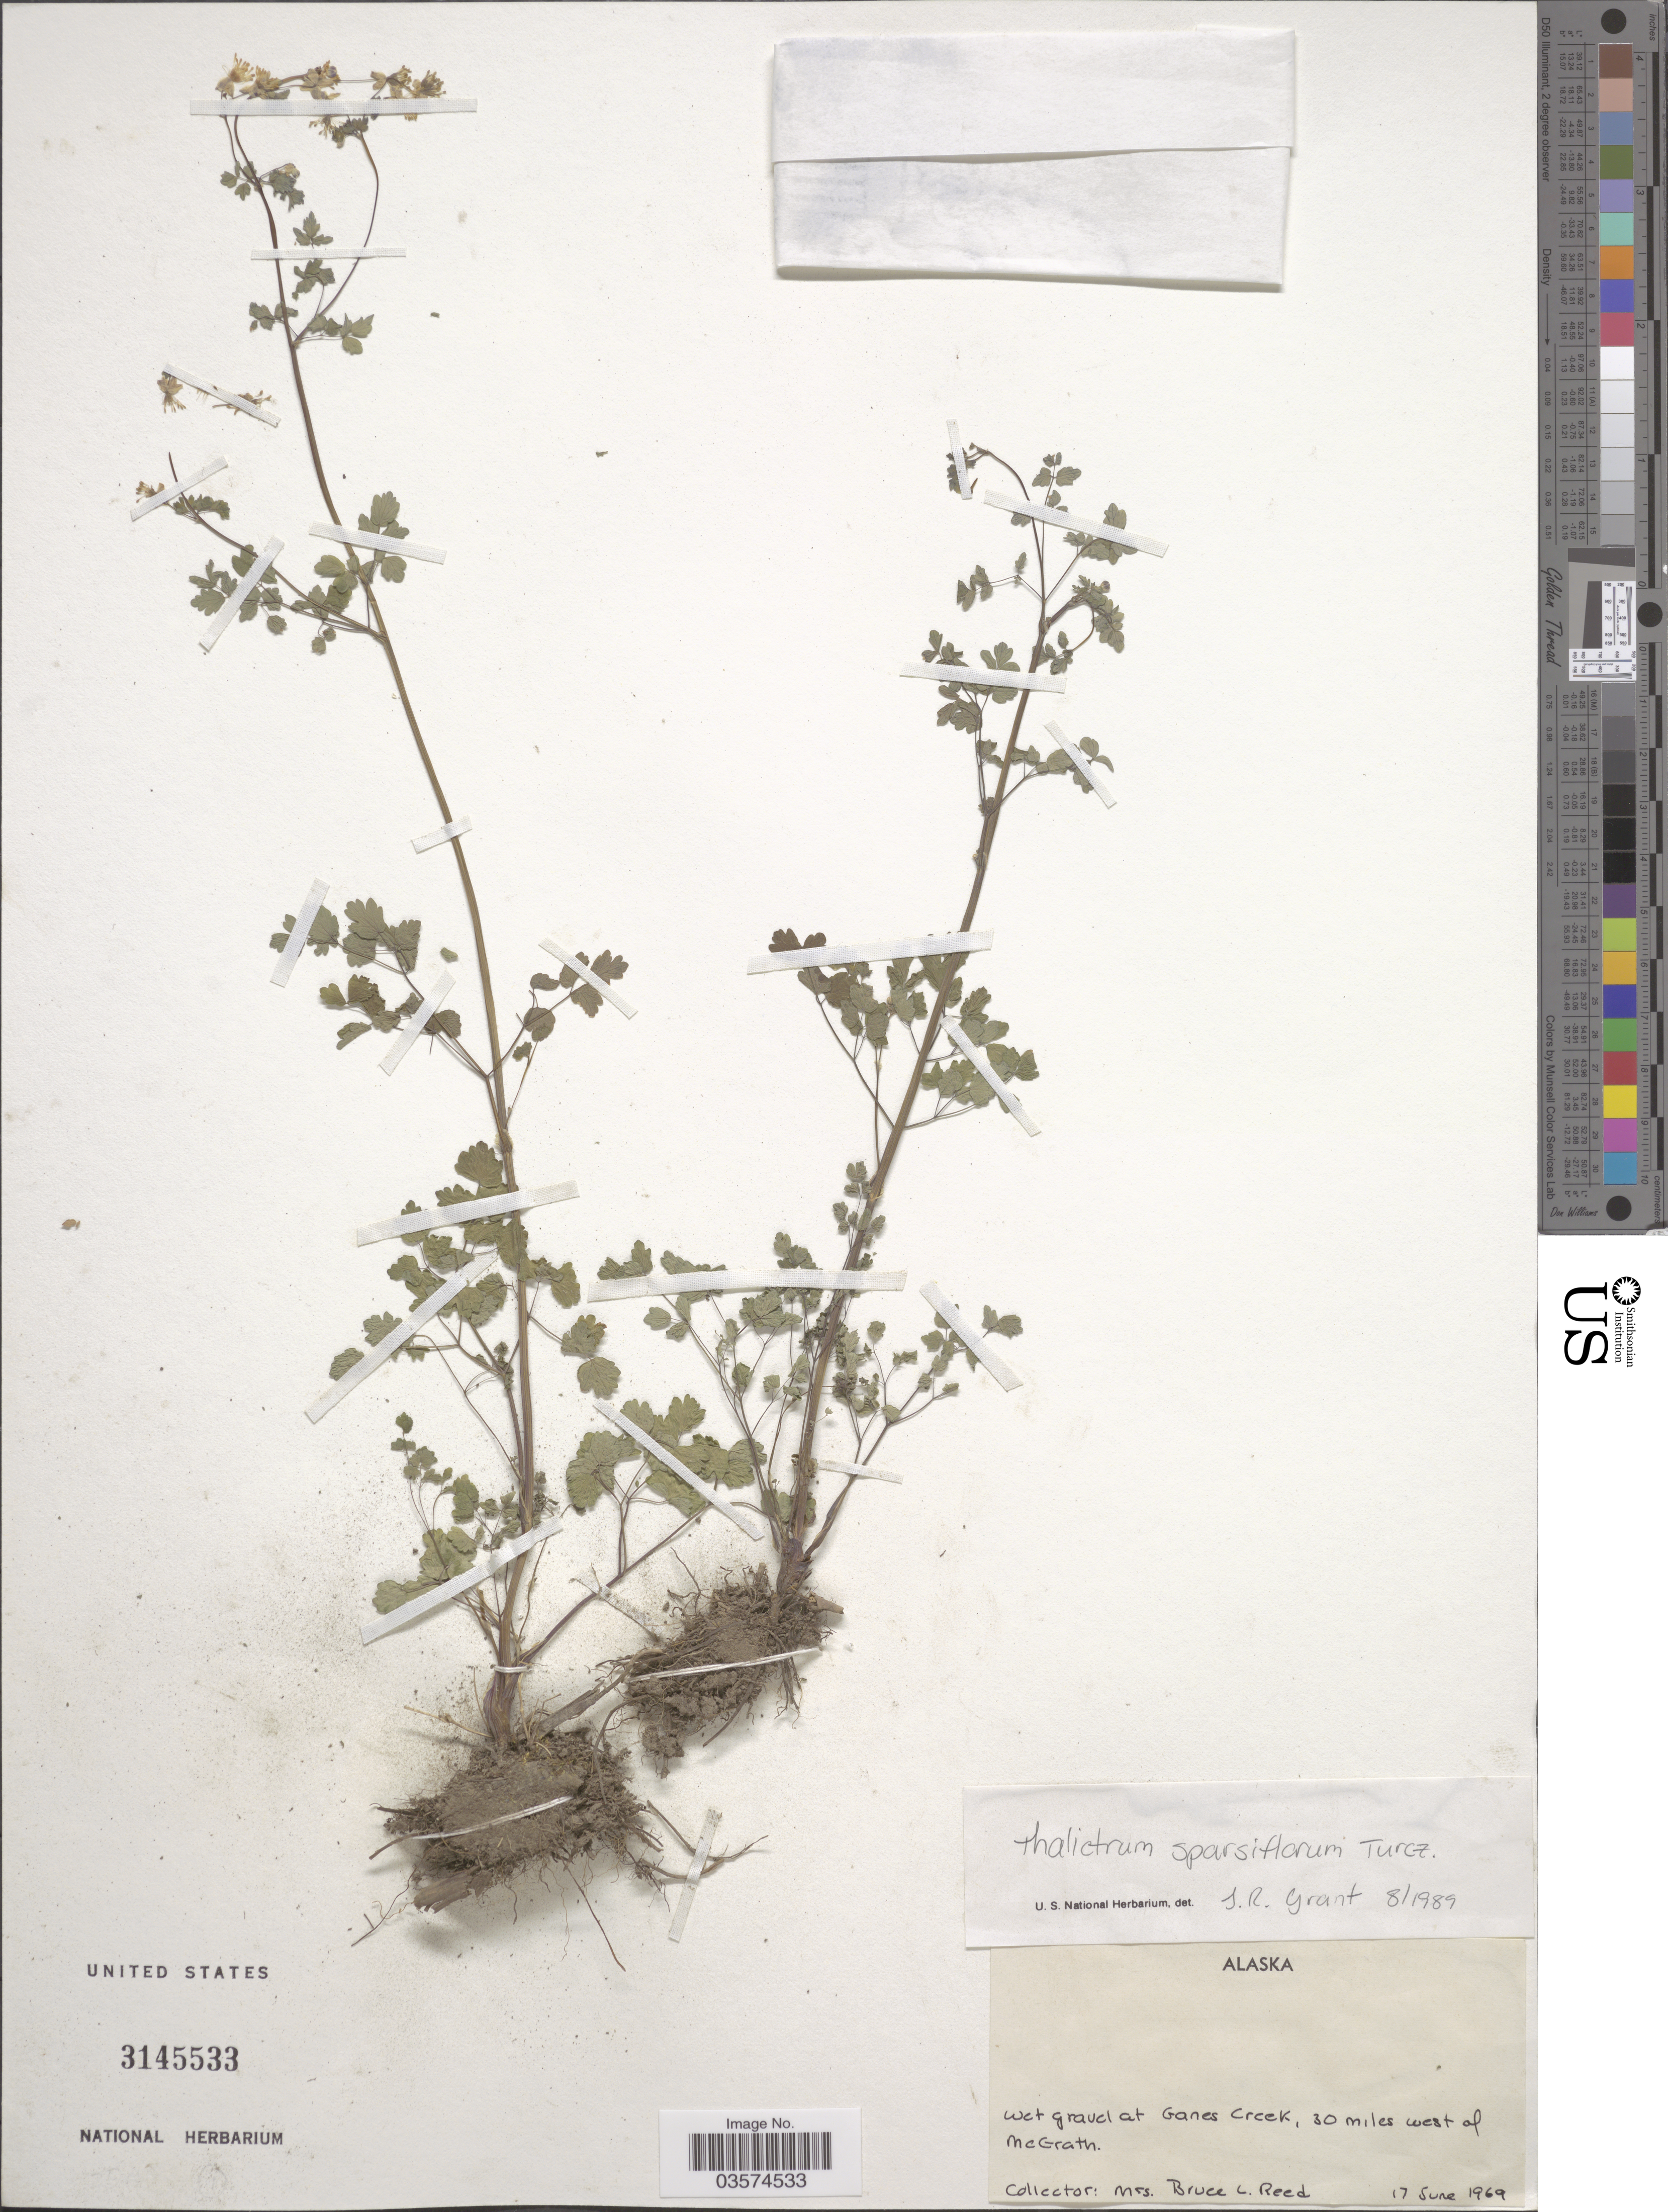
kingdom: Plantae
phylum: Tracheophyta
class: Magnoliopsida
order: Ranunculales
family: Ranunculaceae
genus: Thalictrum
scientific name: Thalictrum sparsiflorum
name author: Turcz. ex Fisch. & C.A. Mey.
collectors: B. Reed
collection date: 1969-06-17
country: United States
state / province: Alaska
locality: Wet gravel at Ganes Creek, 30 miles west of McGrath.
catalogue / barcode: US 3145533